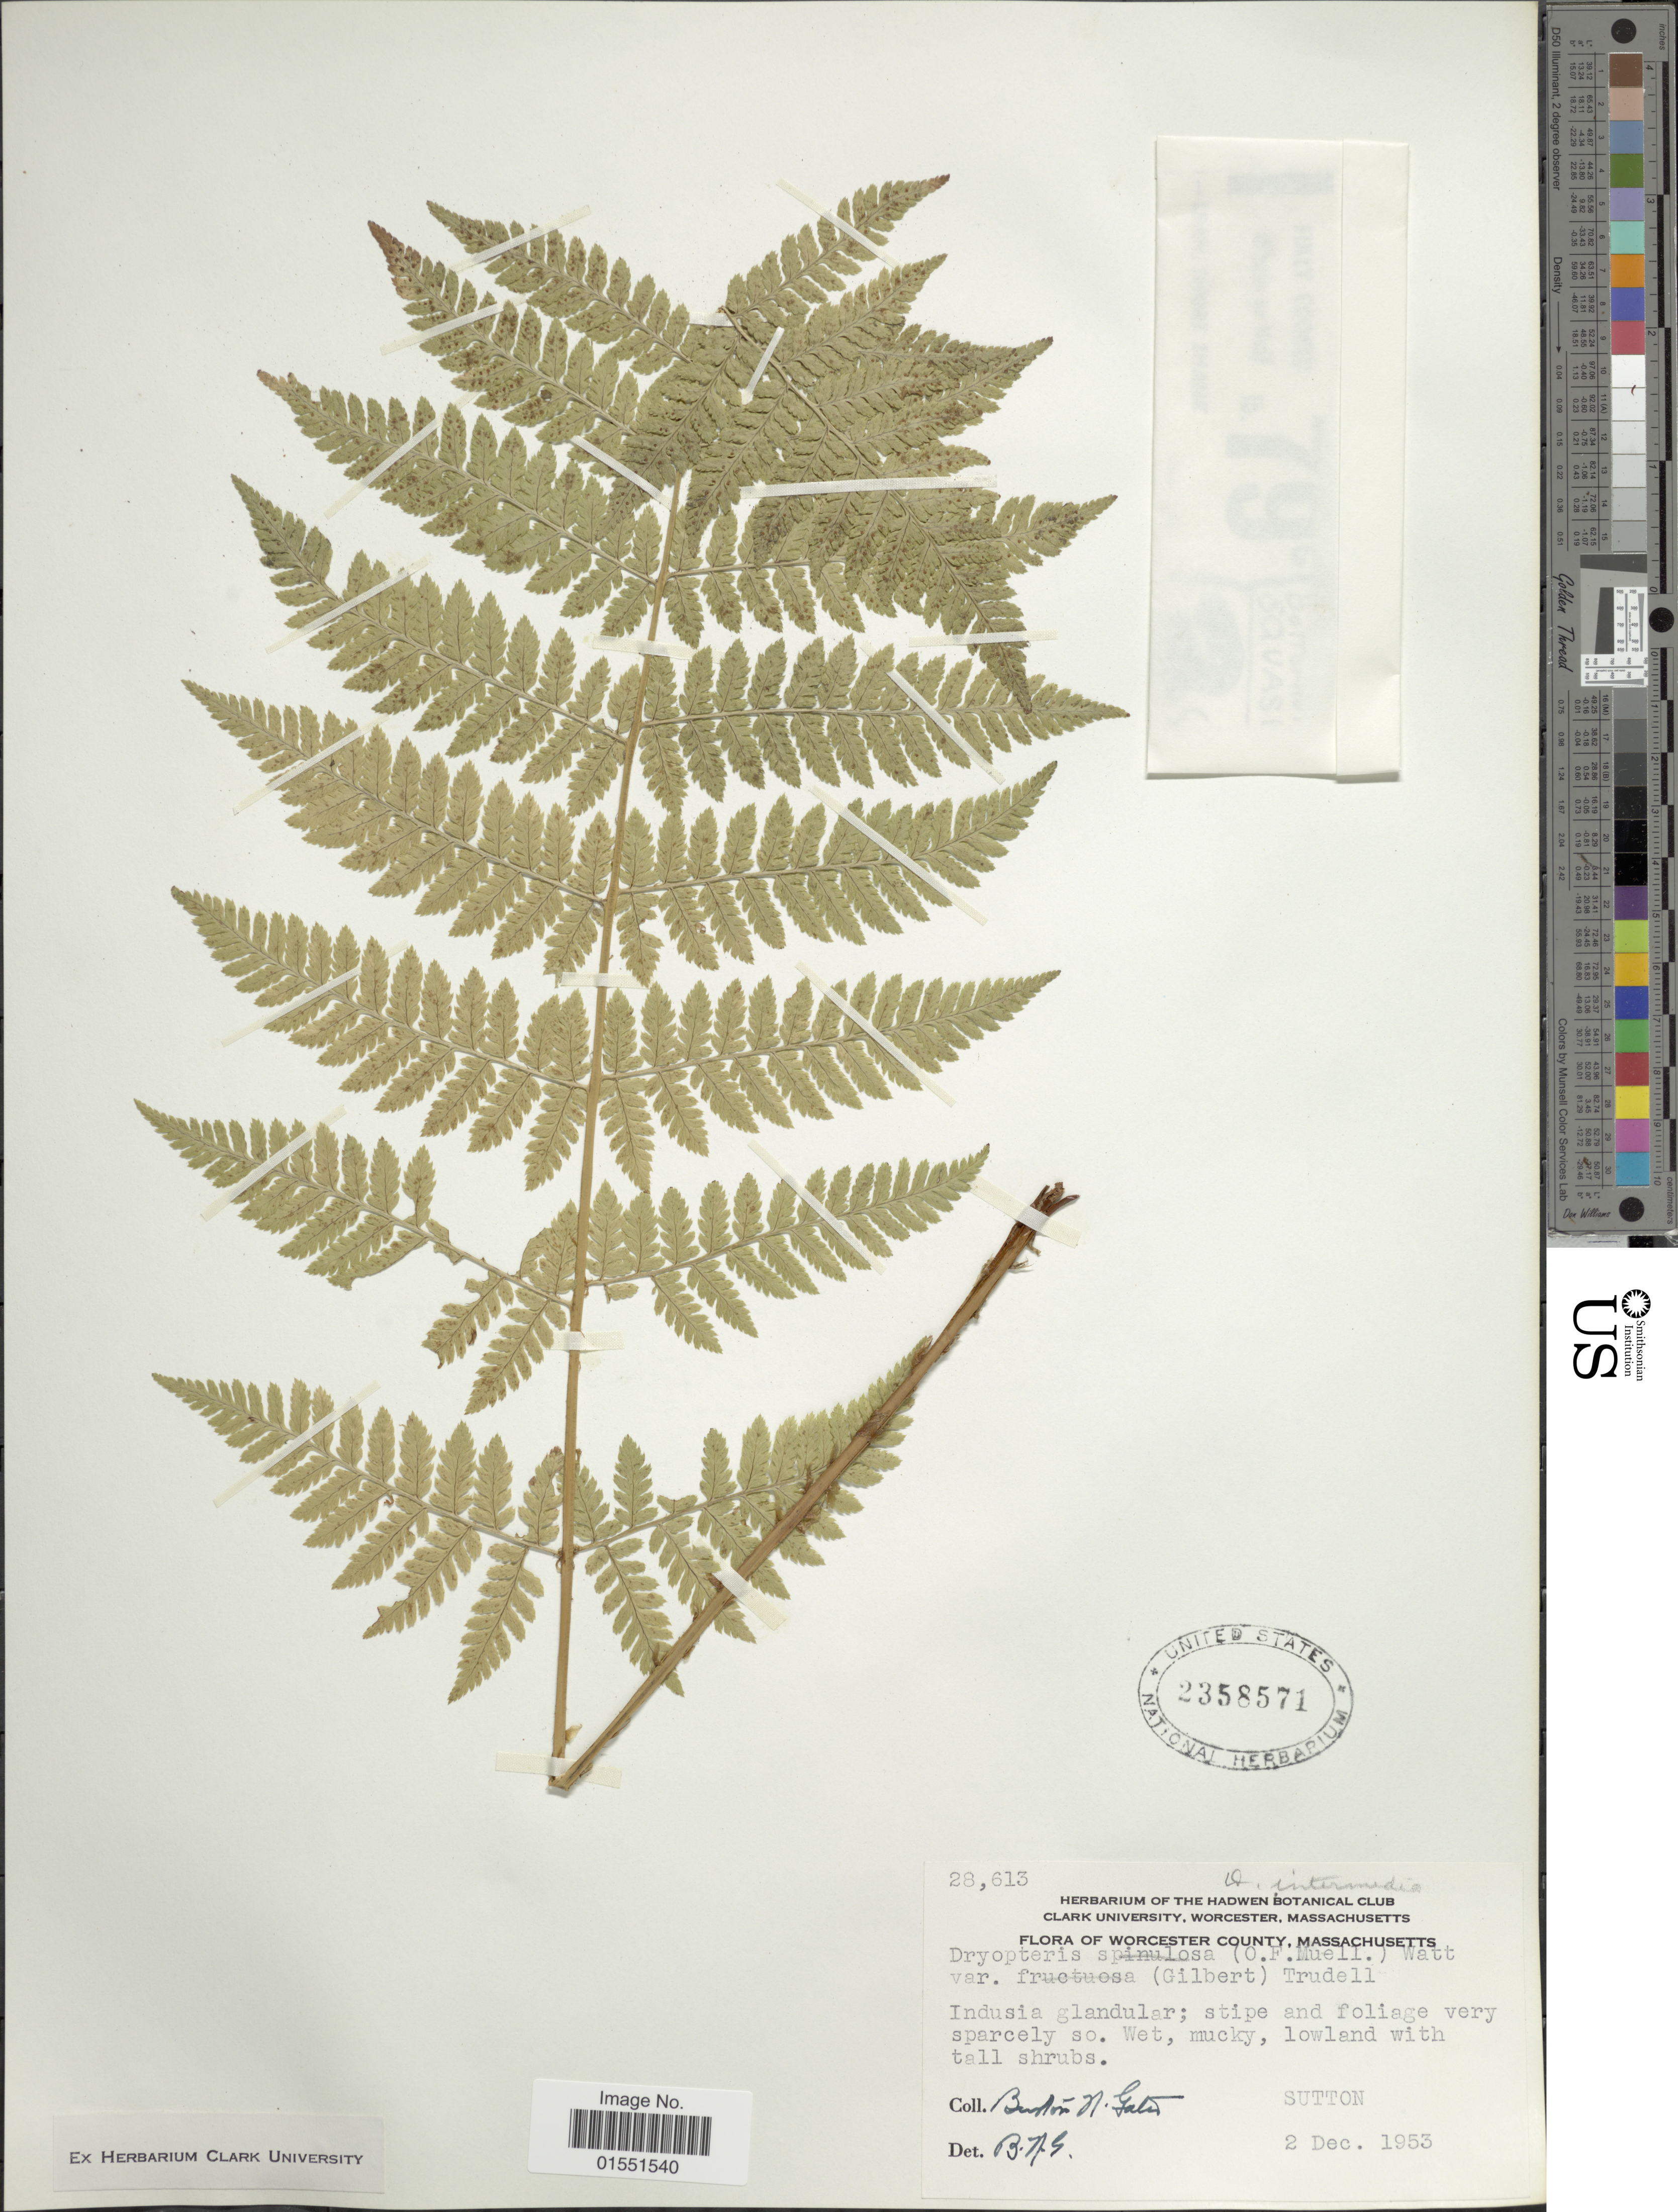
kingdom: Plantae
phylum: Tracheophyta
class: Polypodiopsida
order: Polypodiales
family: Dryopteridaceae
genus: Dryopteris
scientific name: Dryopteris intermedia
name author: (Muhl.) A. Gray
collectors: B. N. Gates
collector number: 28613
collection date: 1953-12-02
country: United States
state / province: Massachusetts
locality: Worcester County, Sutton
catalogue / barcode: US 2358571